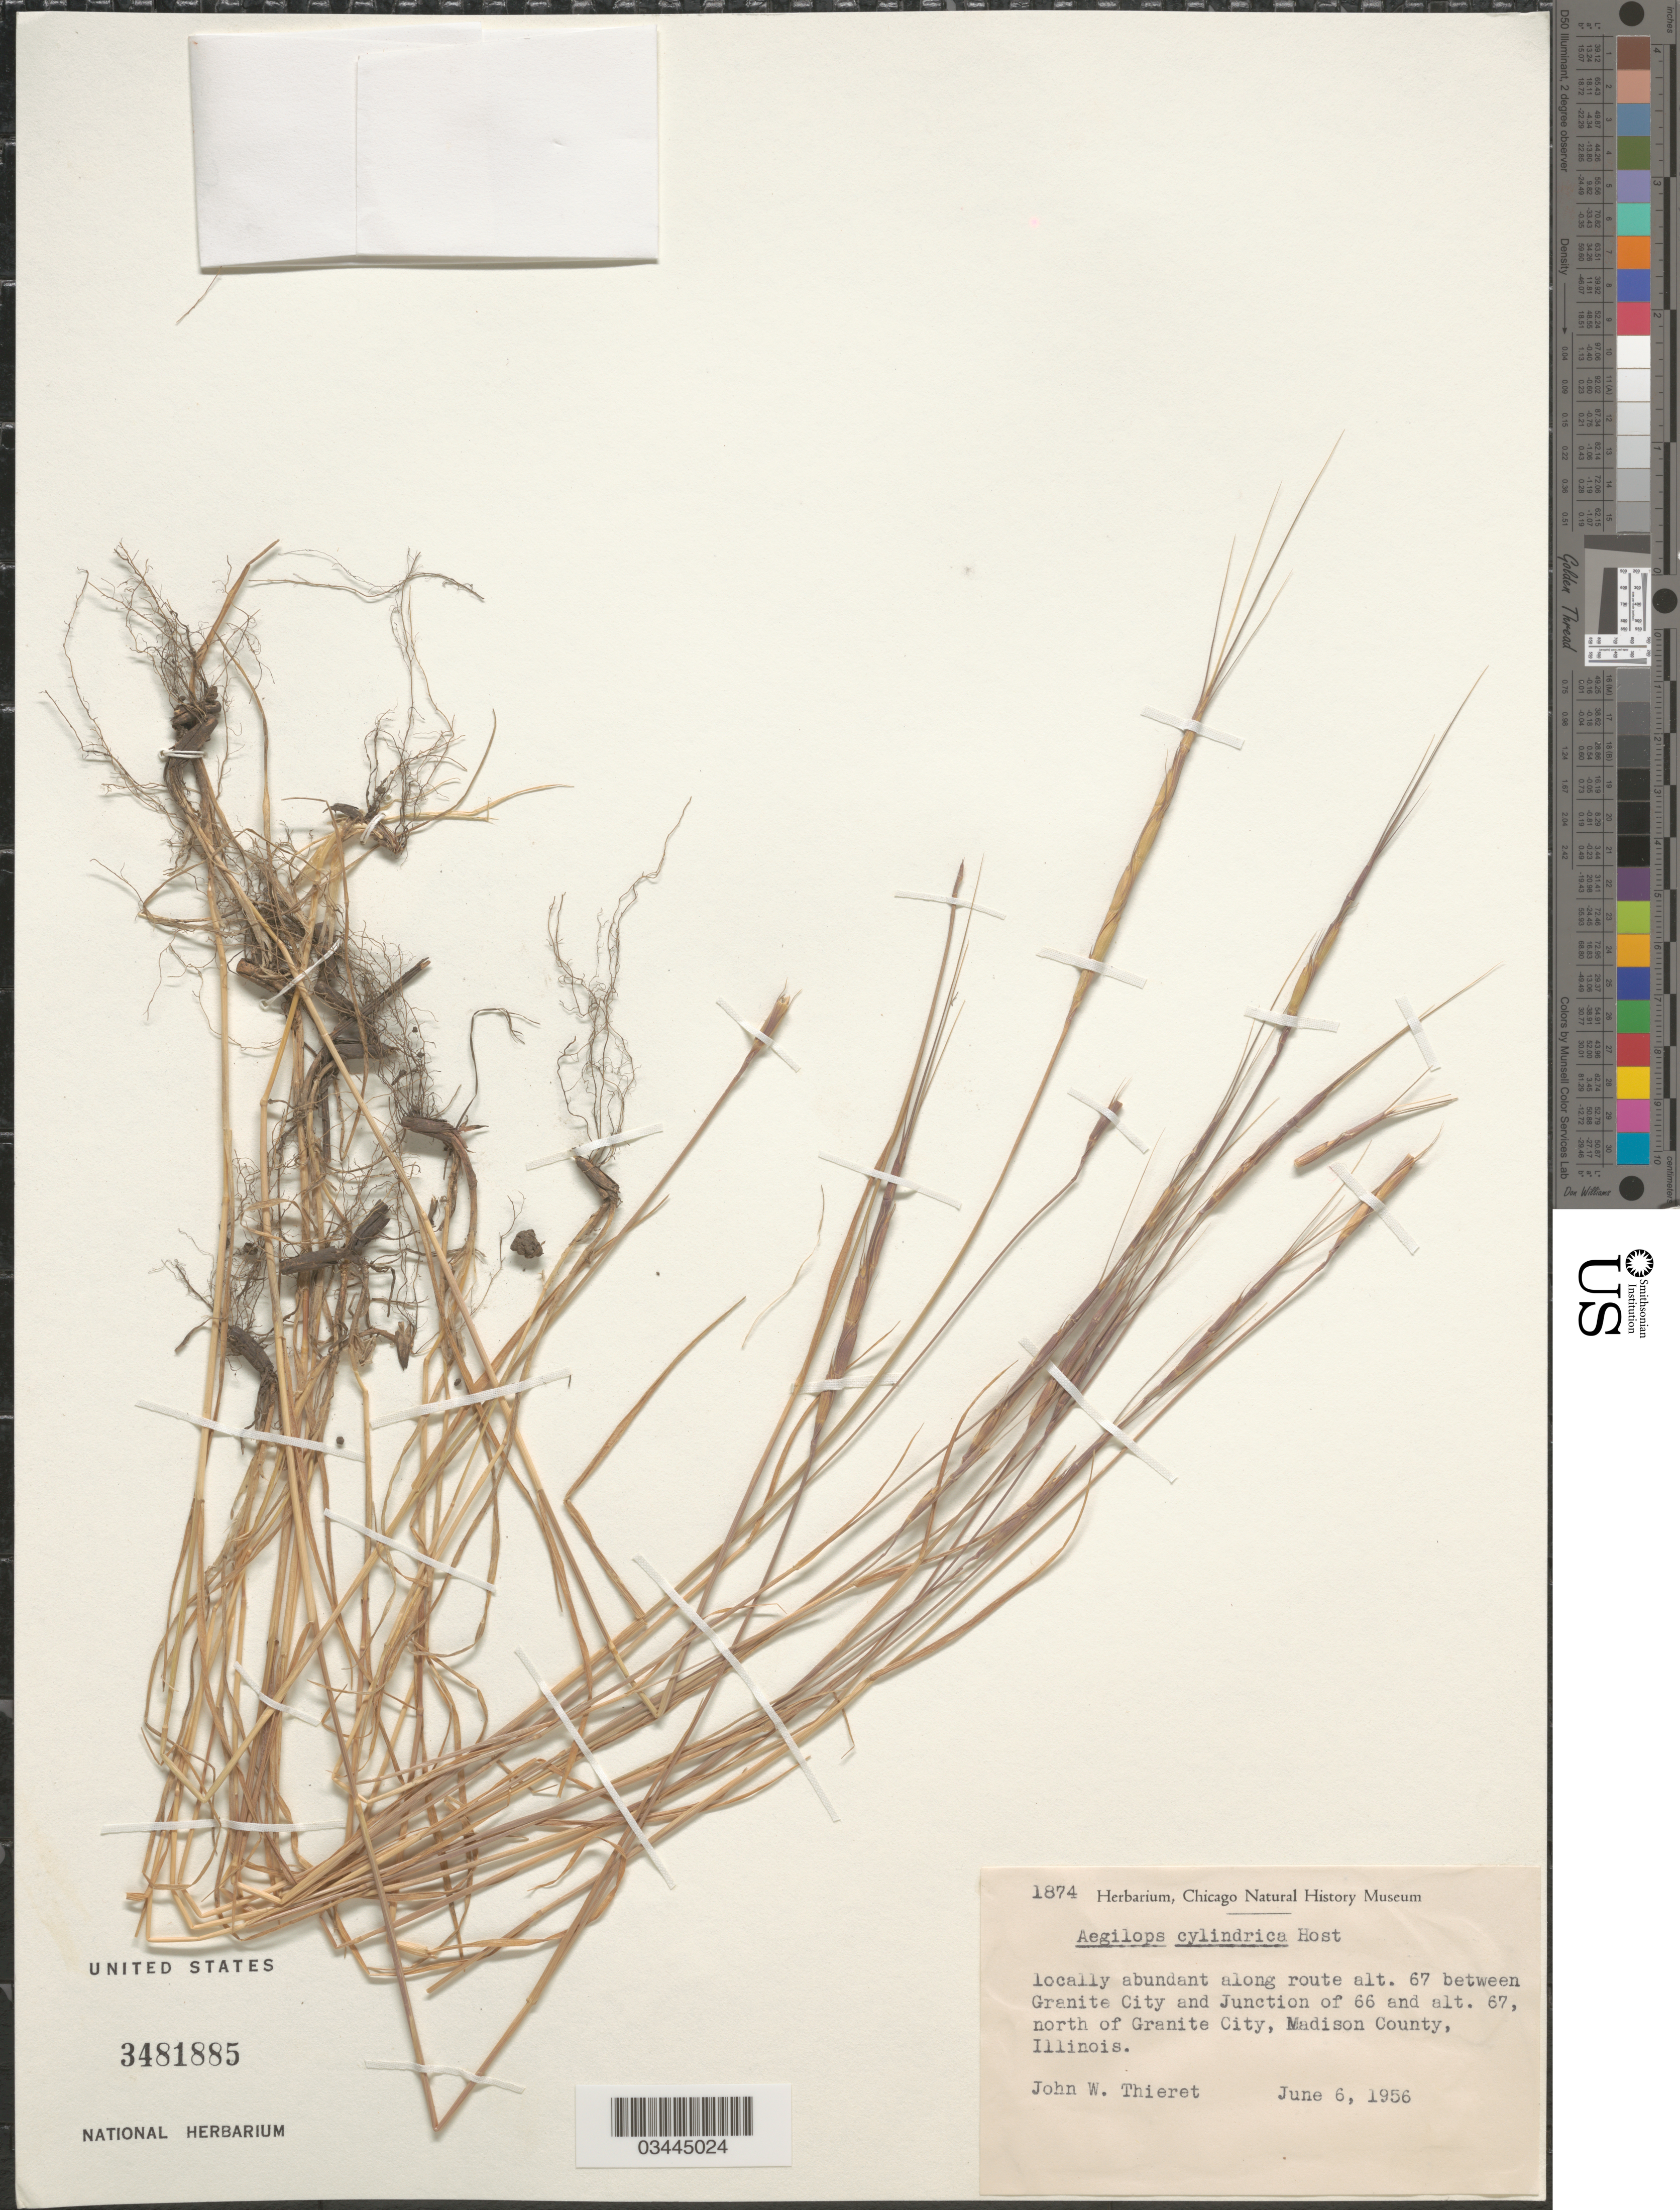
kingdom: Plantae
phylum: Tracheophyta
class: Liliopsida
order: Poales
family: Poaceae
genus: Aegilops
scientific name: Aegilops cylindrica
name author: Host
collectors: J. W. Thieret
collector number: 1874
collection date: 1956-06-06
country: United States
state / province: Illinois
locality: Locally abundant along route alt. 76 between Granite City and Junction of 66 and alt. 67, north of Granite City, Madison County.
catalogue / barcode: US 3481885